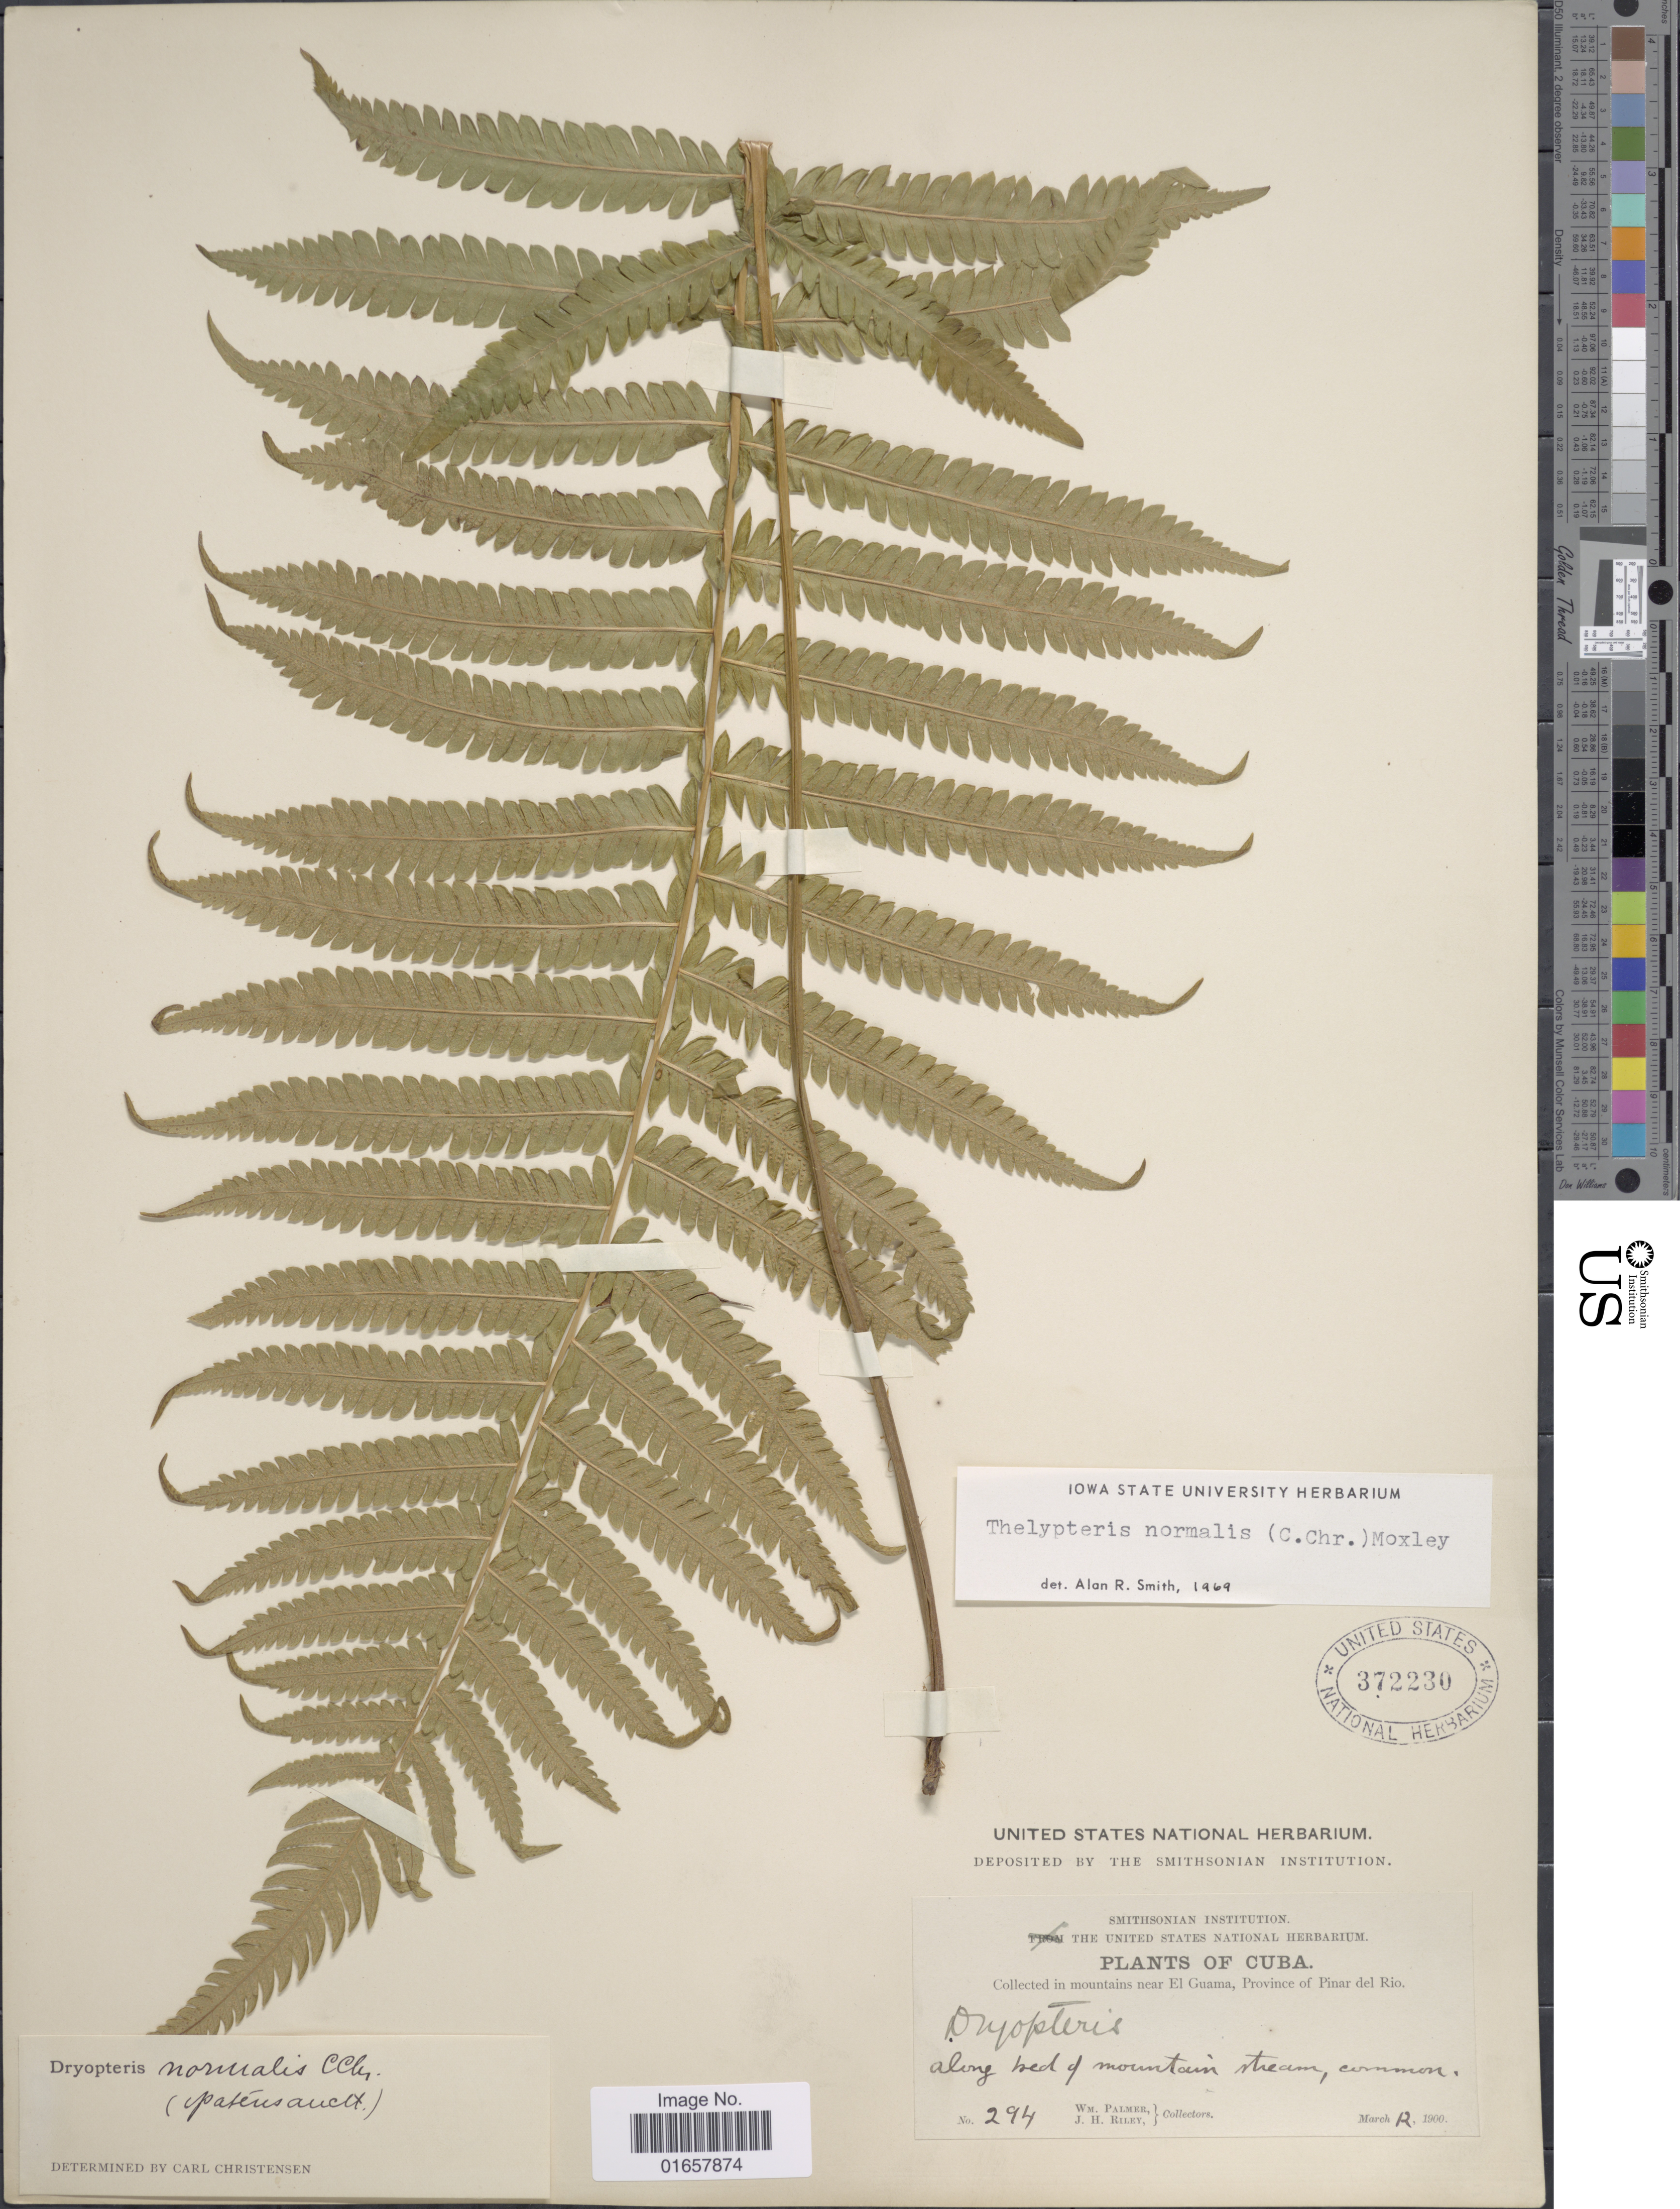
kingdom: Plantae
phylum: Tracheophyta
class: Polypodiopsida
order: Polypodiales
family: Thelypteridaceae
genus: Christella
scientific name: Christella kunthii comb. ined.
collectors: W. Palmer & J. H. Riley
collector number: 294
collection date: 1900-03-12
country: Cuba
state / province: Pinar del Río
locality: Cuba, in mountains near El Guama. Province of Pinar del Rio.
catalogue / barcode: US 372230